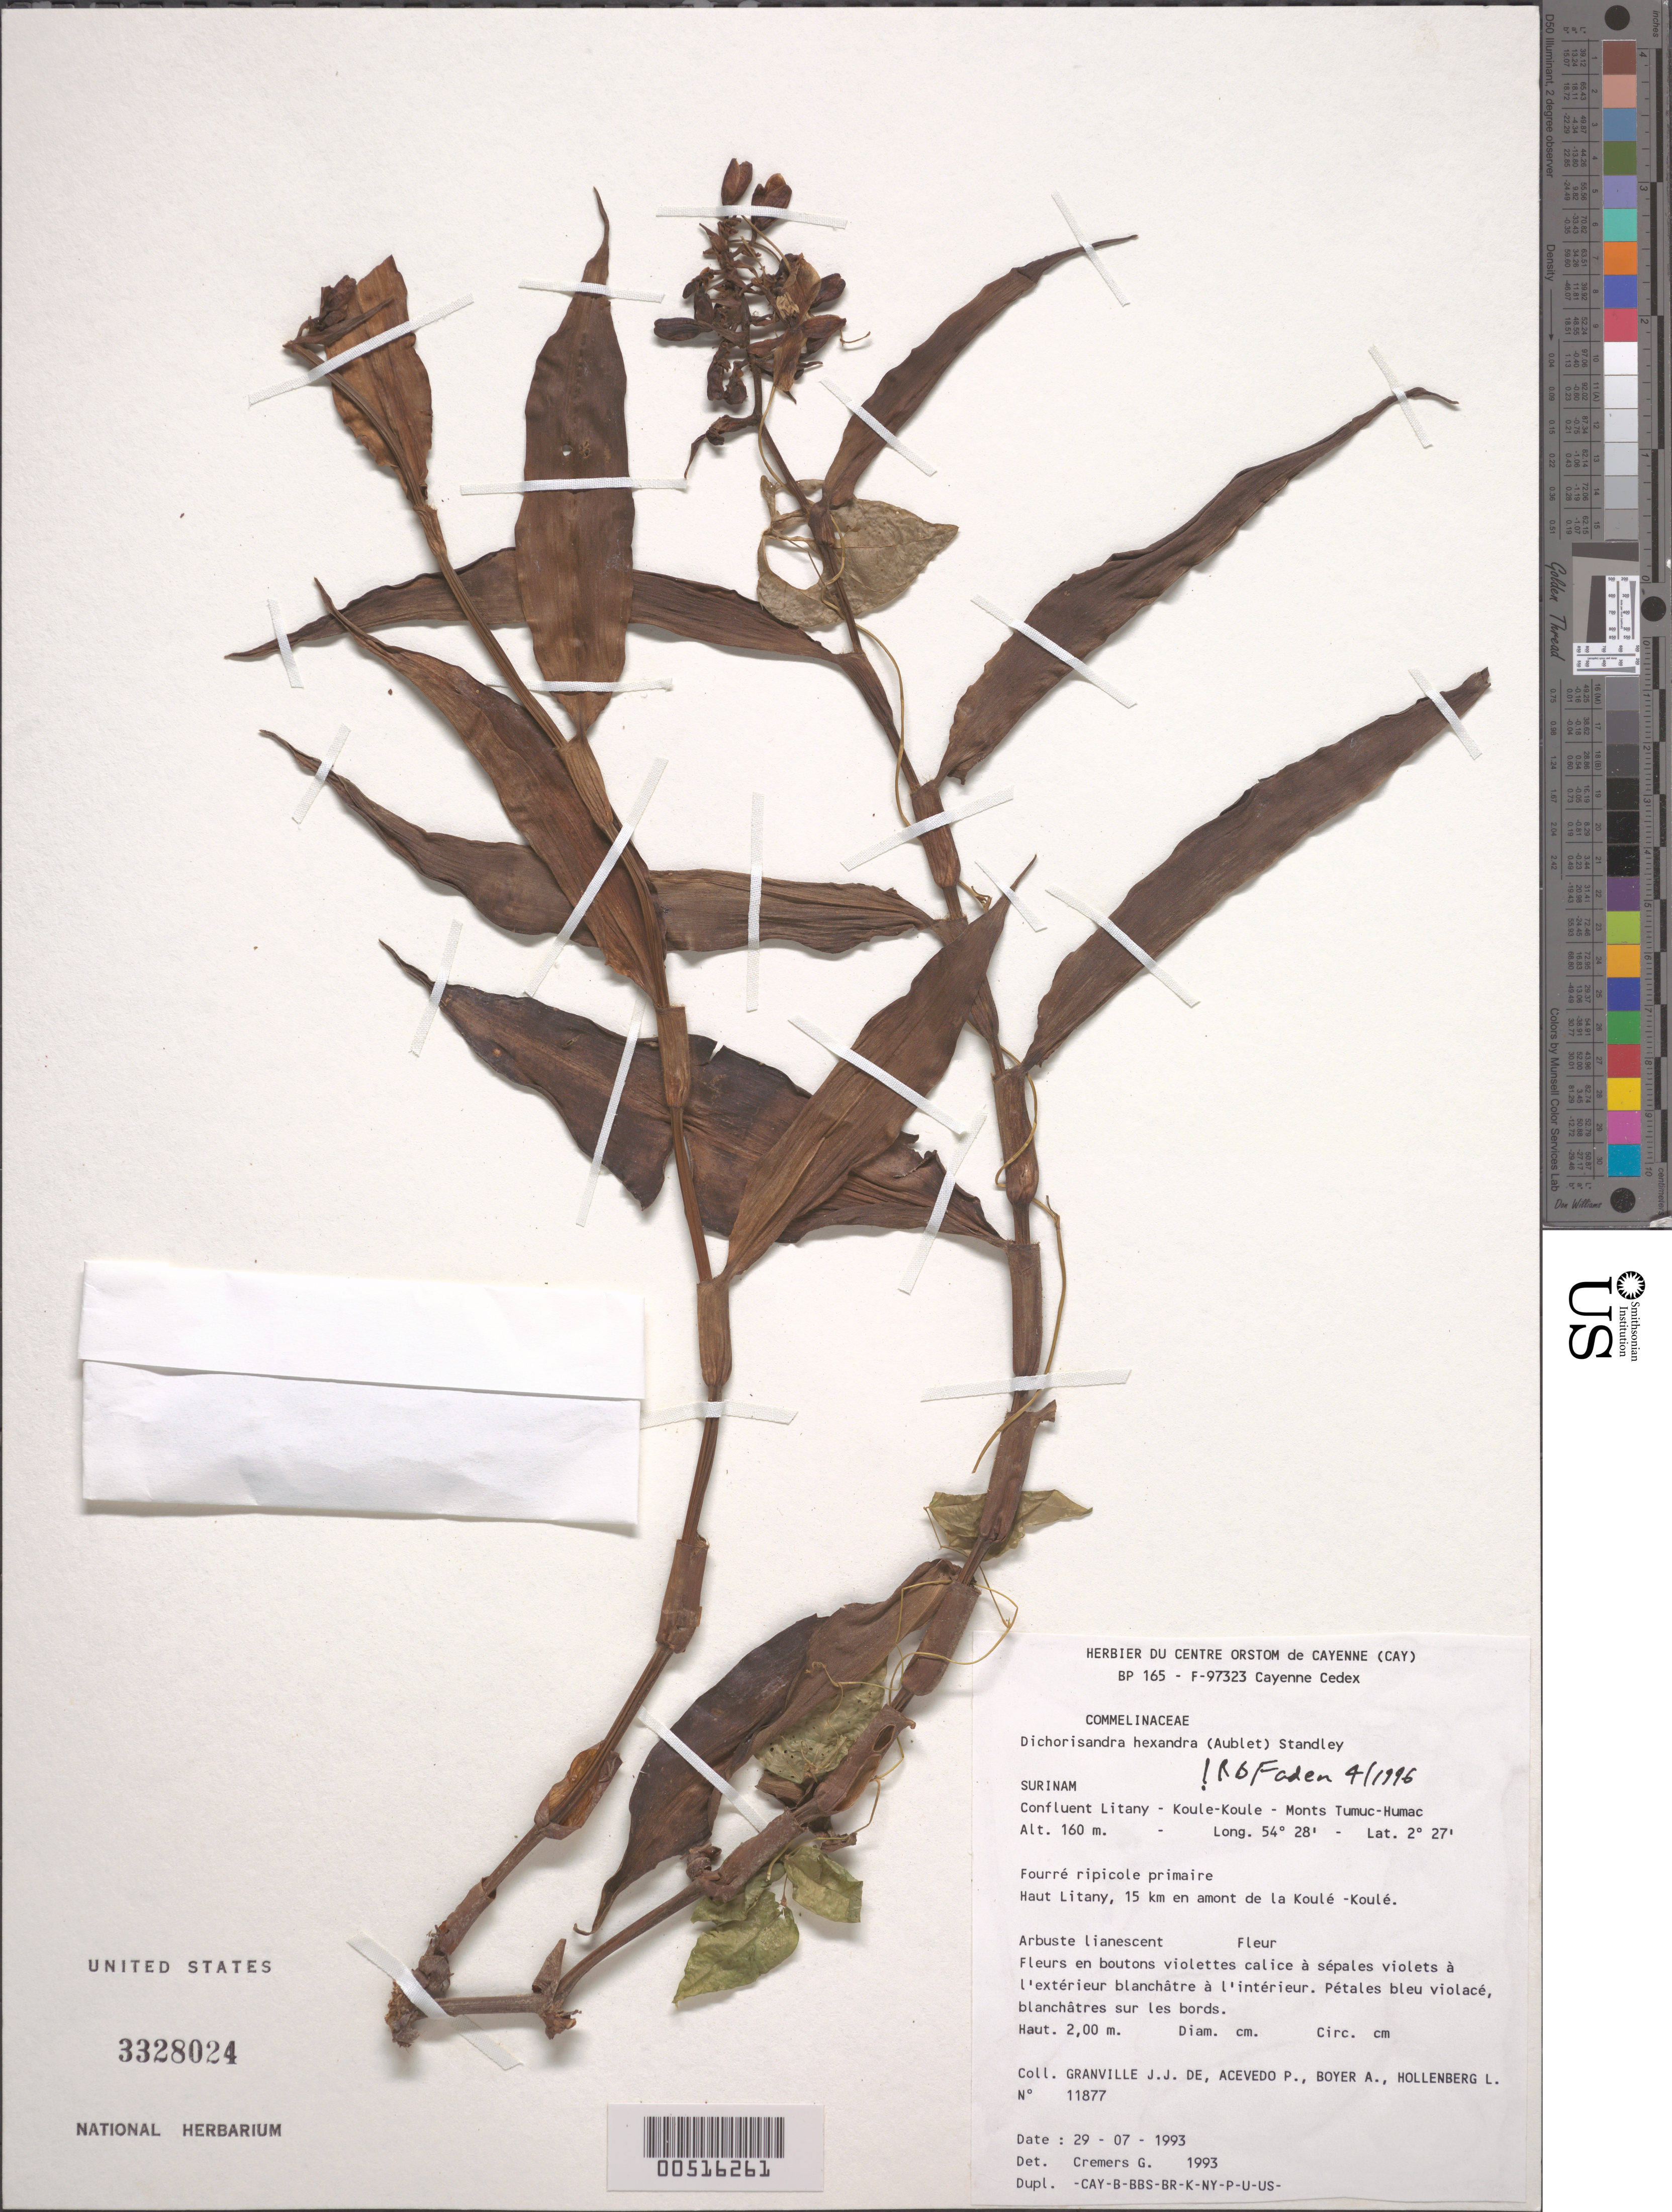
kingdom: Plantae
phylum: Tracheophyta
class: Liliopsida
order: Commelinales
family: Commelinaceae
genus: Dichorisandra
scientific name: Dichorisandra hexandra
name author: (Aubl.) Standl.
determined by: Faden, Robert B., (US), Smithsonian Institution - National Museum of Natural History (UNITED STATES)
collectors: J.-J. de Granville, P. Acevedo-Rodr., A. Boyer & L. Hollenberg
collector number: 11877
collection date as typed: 29 Jul 1993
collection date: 1993-07-29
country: Suriname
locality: Koule-koule - monts tumuc-humac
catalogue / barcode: US 3328024